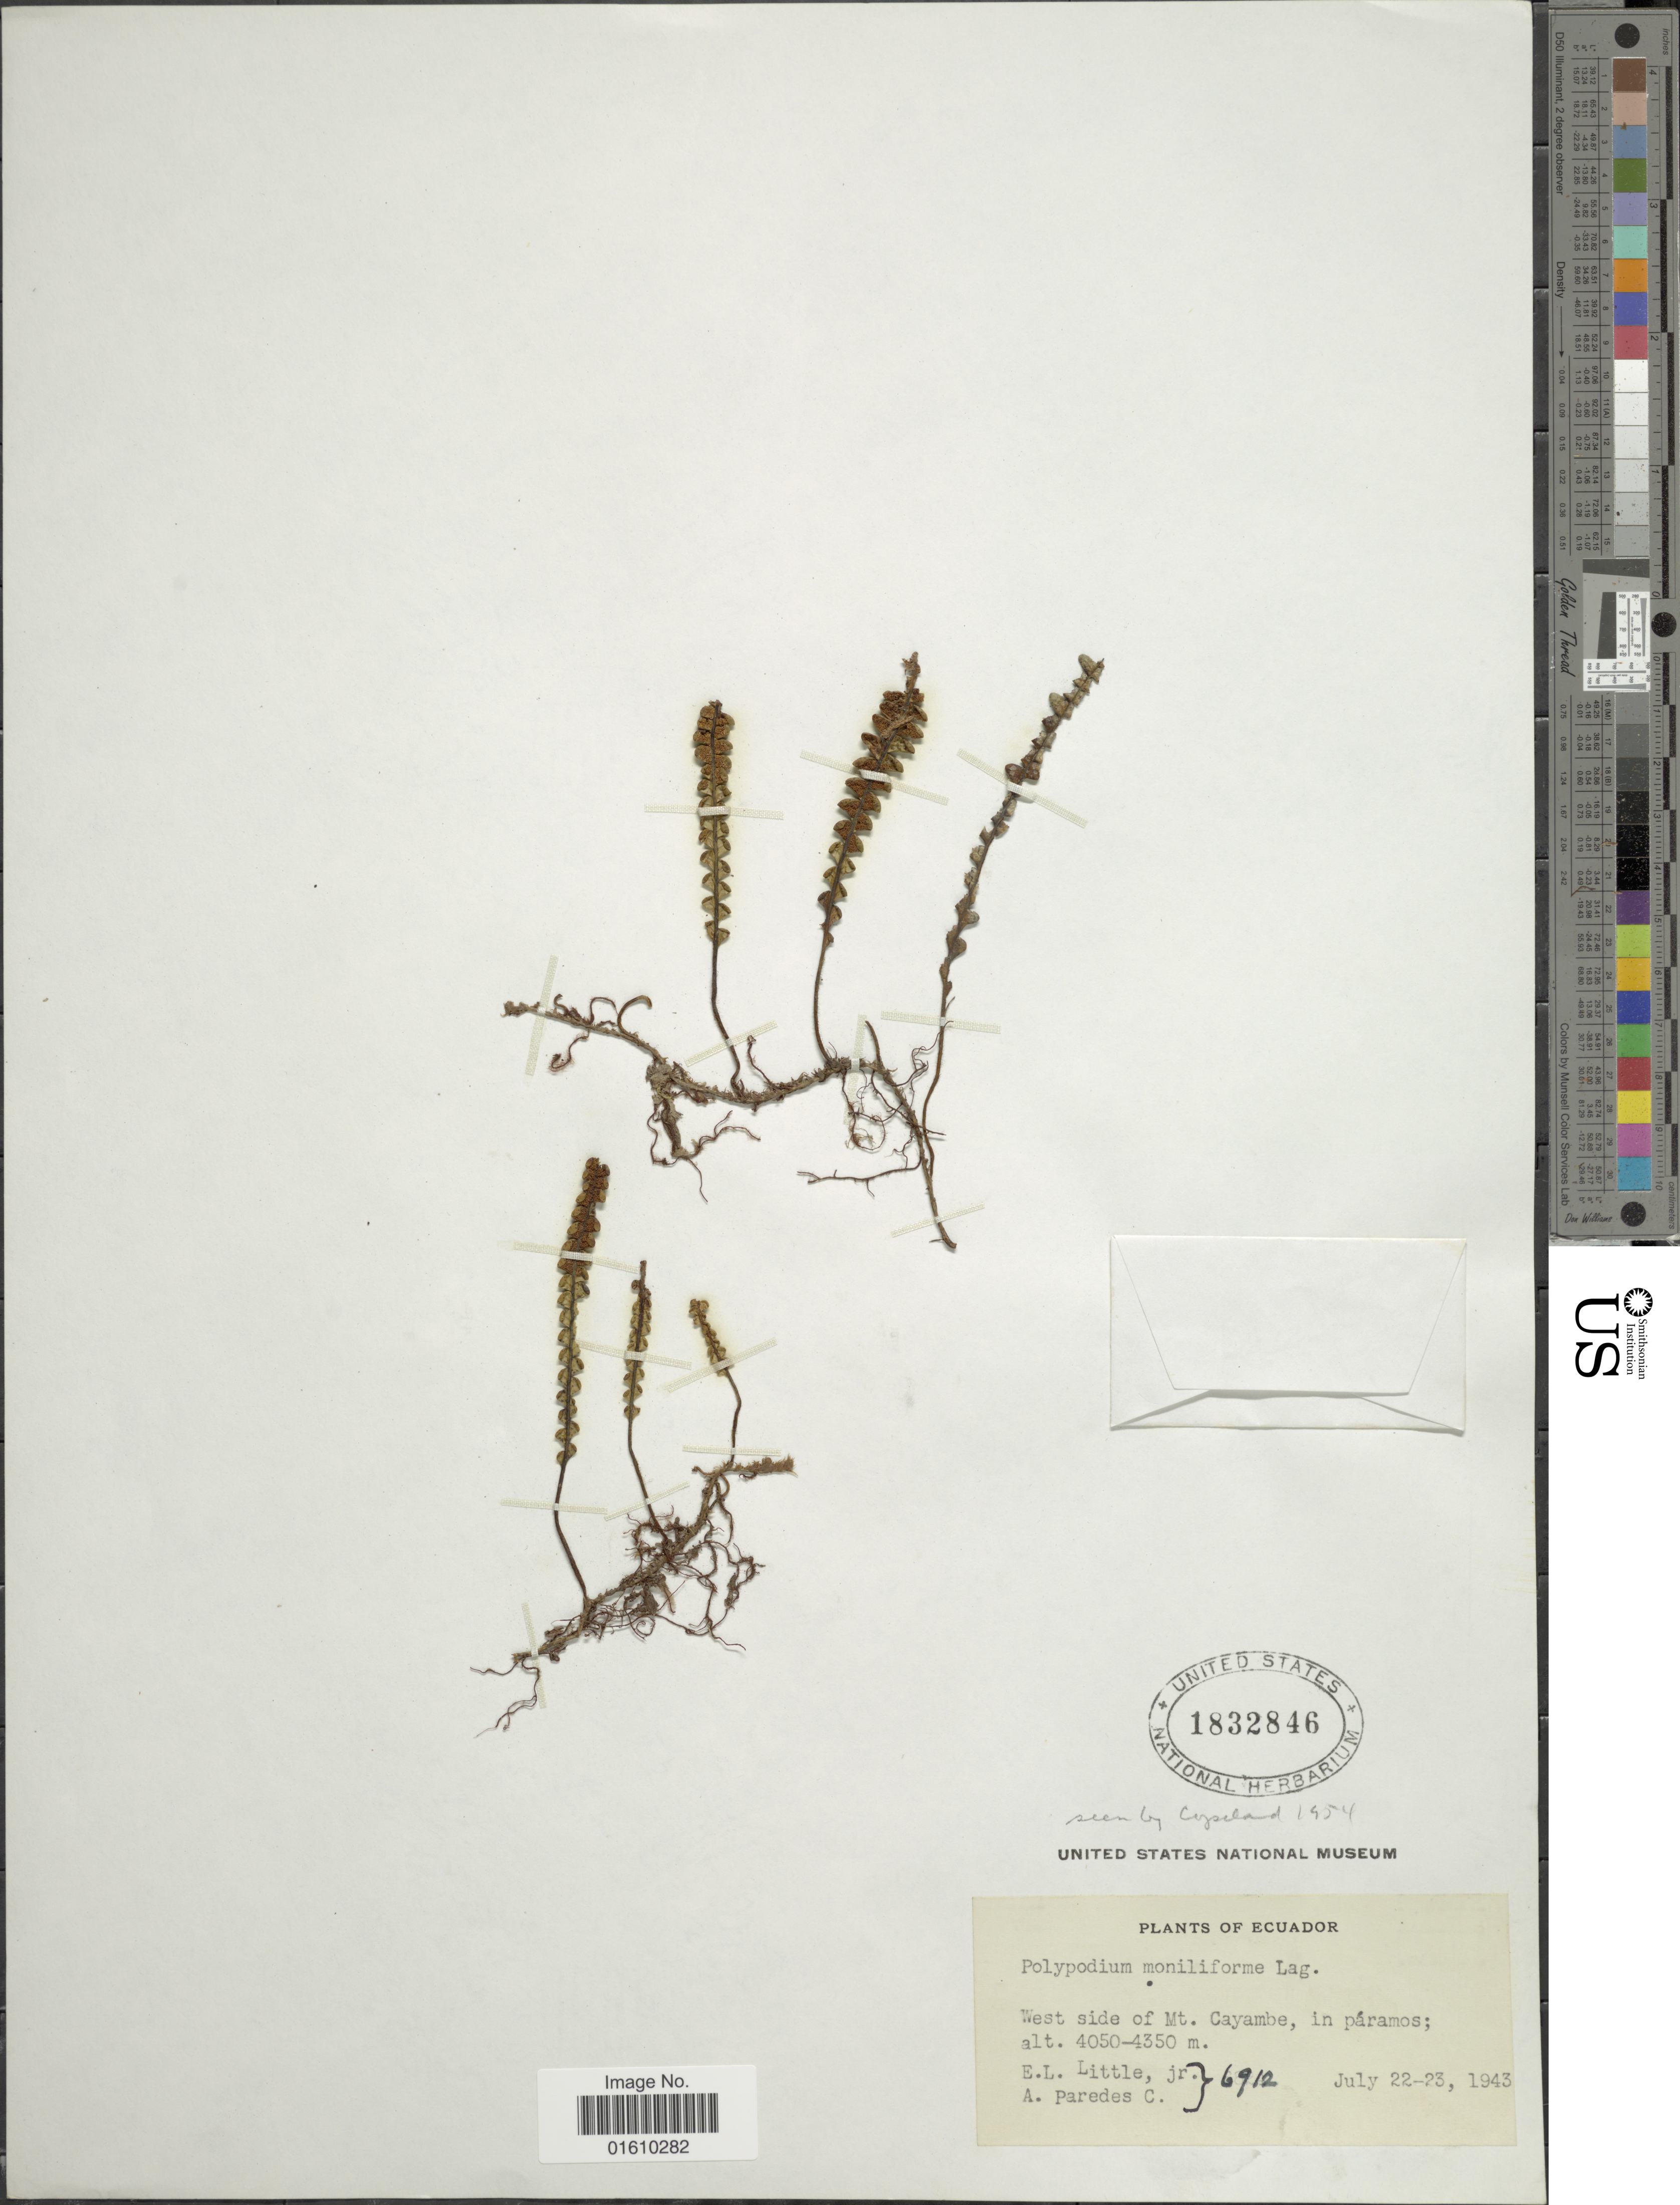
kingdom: Plantae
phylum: Tracheophyta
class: Polypodiopsida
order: Polypodiales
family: Polypodiaceae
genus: Melpomene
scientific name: Melpomene sp.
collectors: E. L. Little & A. Paredes C.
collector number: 6912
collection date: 1943-07-22/1943-07-23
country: Ecuador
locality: West side of Mt. Cayambe, in páramos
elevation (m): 4050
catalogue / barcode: US 1832846